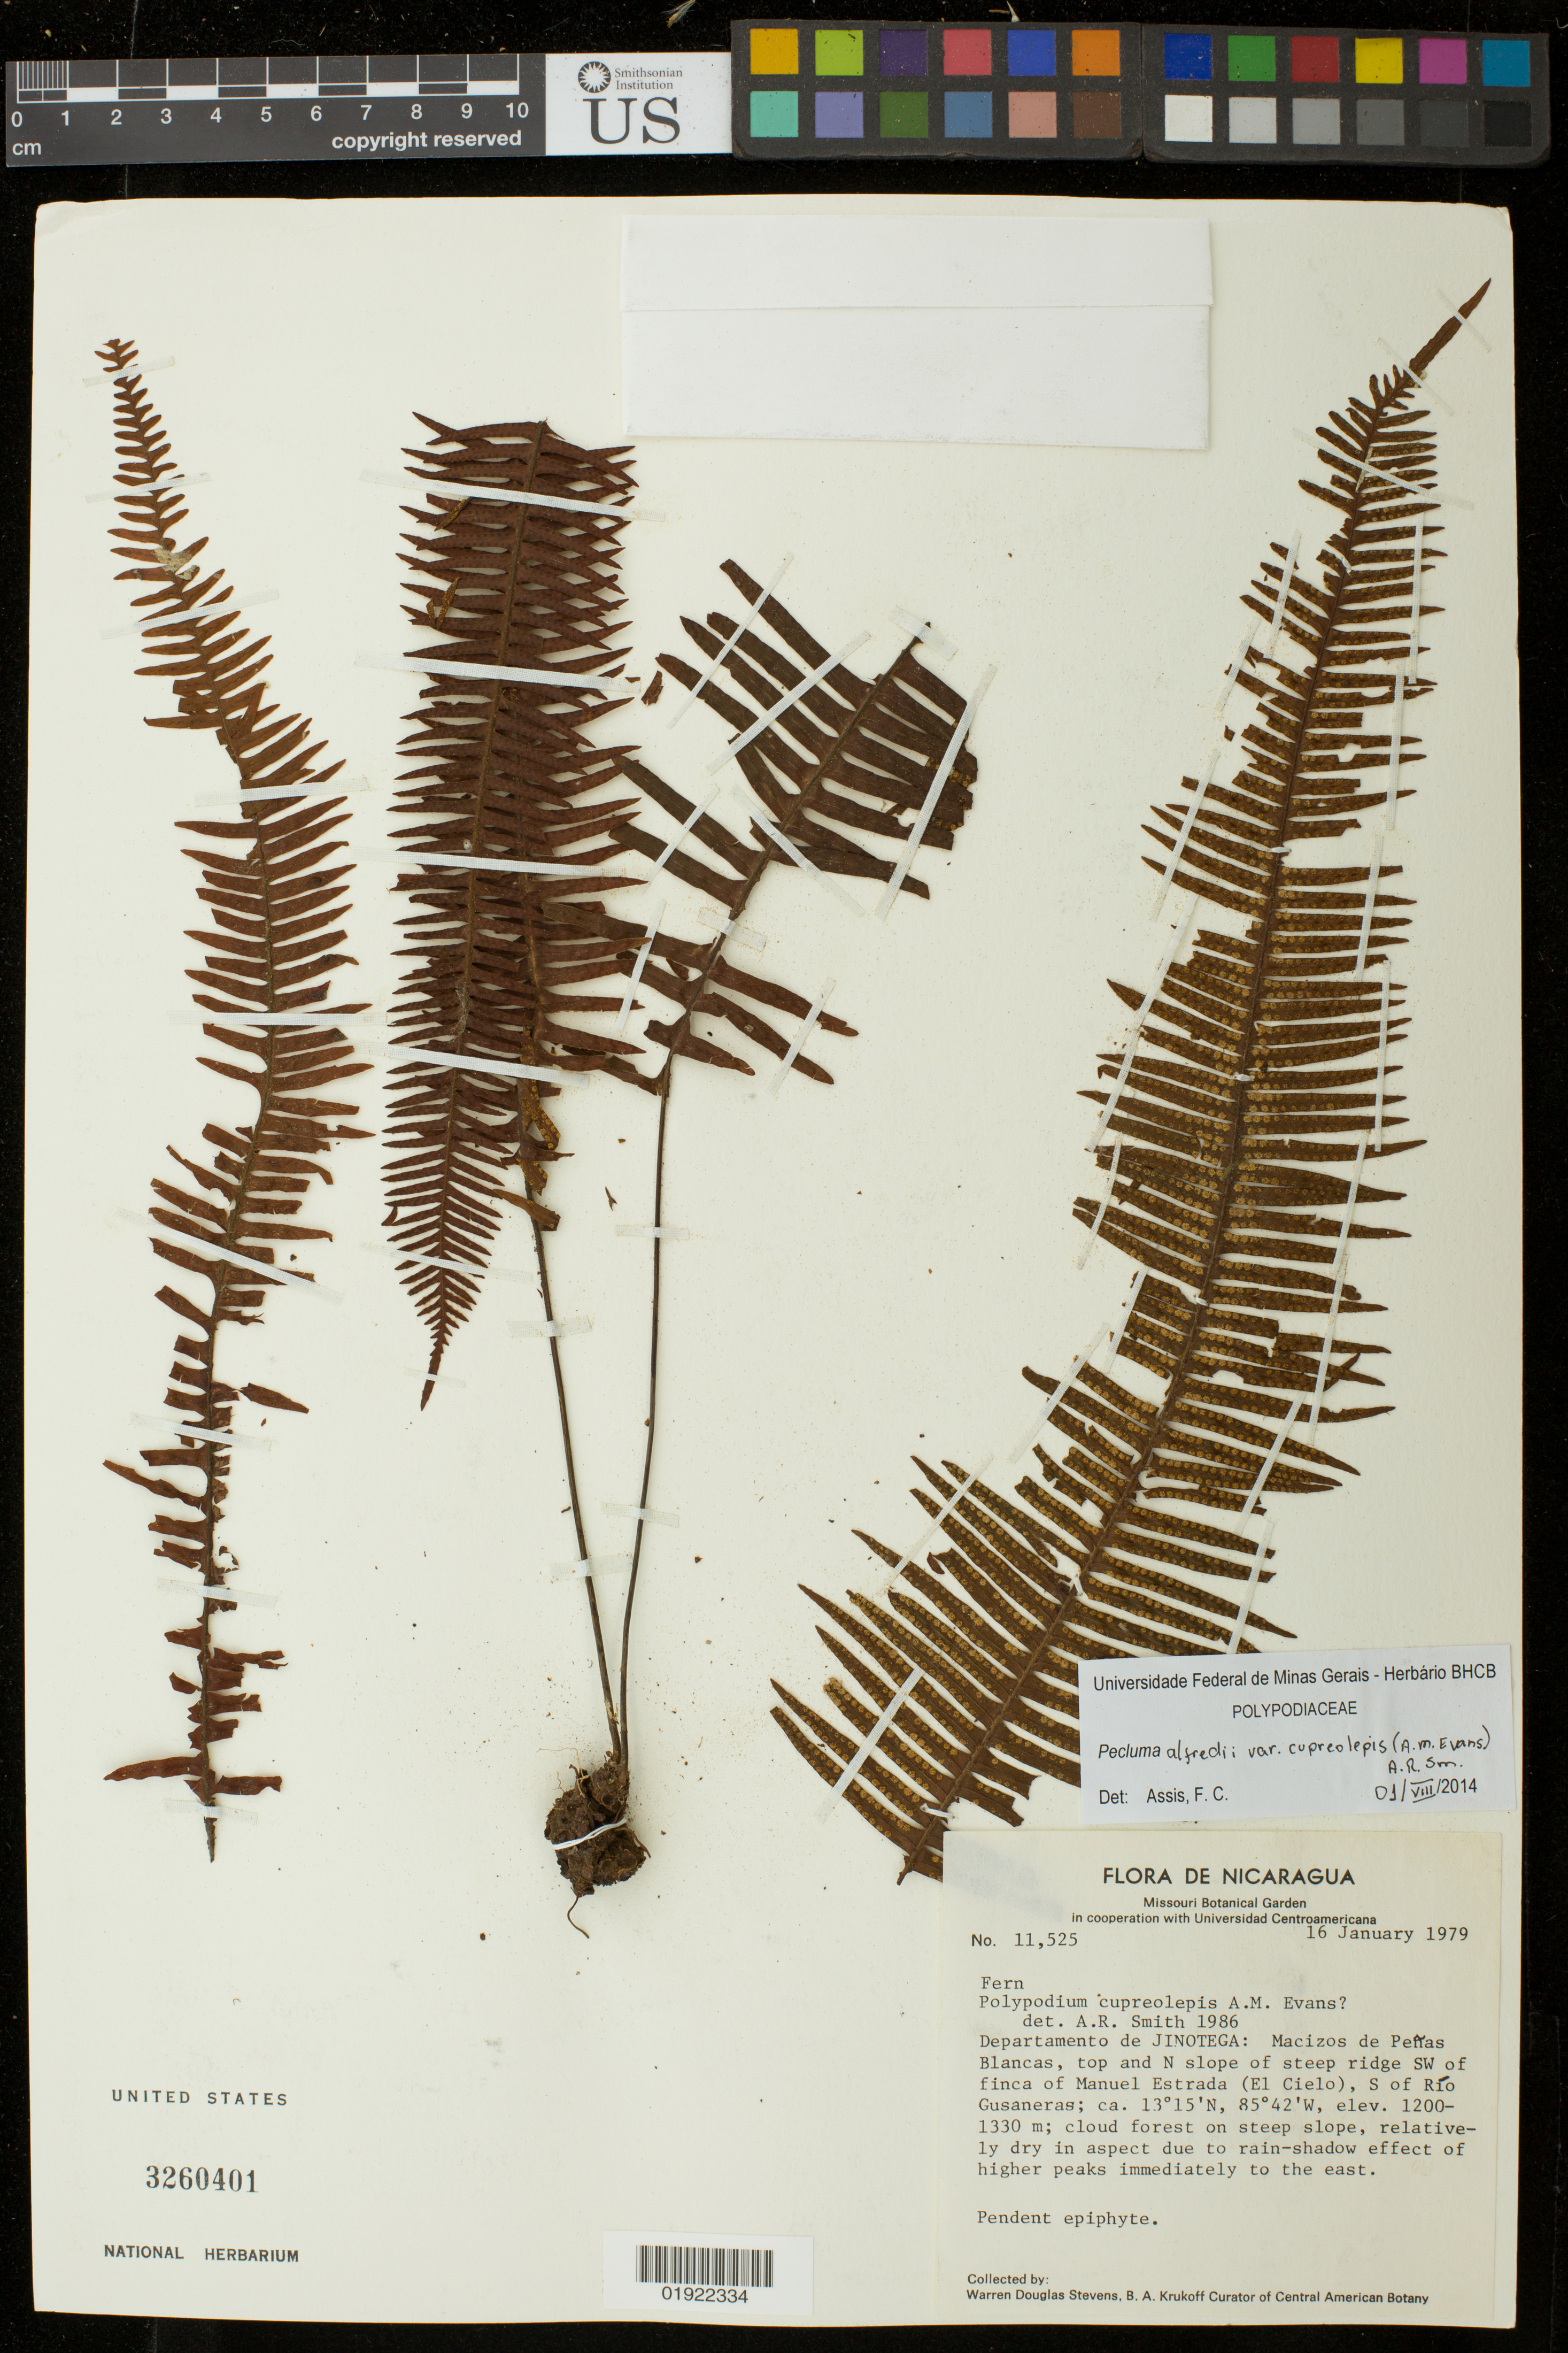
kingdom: Plantae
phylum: Tracheophyta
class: Polypodiopsida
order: Polypodiales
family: Polypodiaceae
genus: Pecluma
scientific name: Pecluma alfredii var. cupreolepis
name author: (A.M. Evans) A.R. Sm.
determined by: Assis, F. C.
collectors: W. D. Stevens & B. A. Krukoff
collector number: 11,525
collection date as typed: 16 January 1979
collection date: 1979-01-16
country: Nicaragua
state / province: Jinotega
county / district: Municipio El Cua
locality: Maciszos de Penas Blancas, top and N slope of steep ridge SW of finca of Mineul Estrada (El Cielo), S of Rio Gusaneras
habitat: cloud forest on steep slope, relatively dry in aspect due to rain-shadow effect of higher peaks immediately to the east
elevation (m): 1200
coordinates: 13 15 0 N, 85 42 0 W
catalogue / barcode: US 3260401